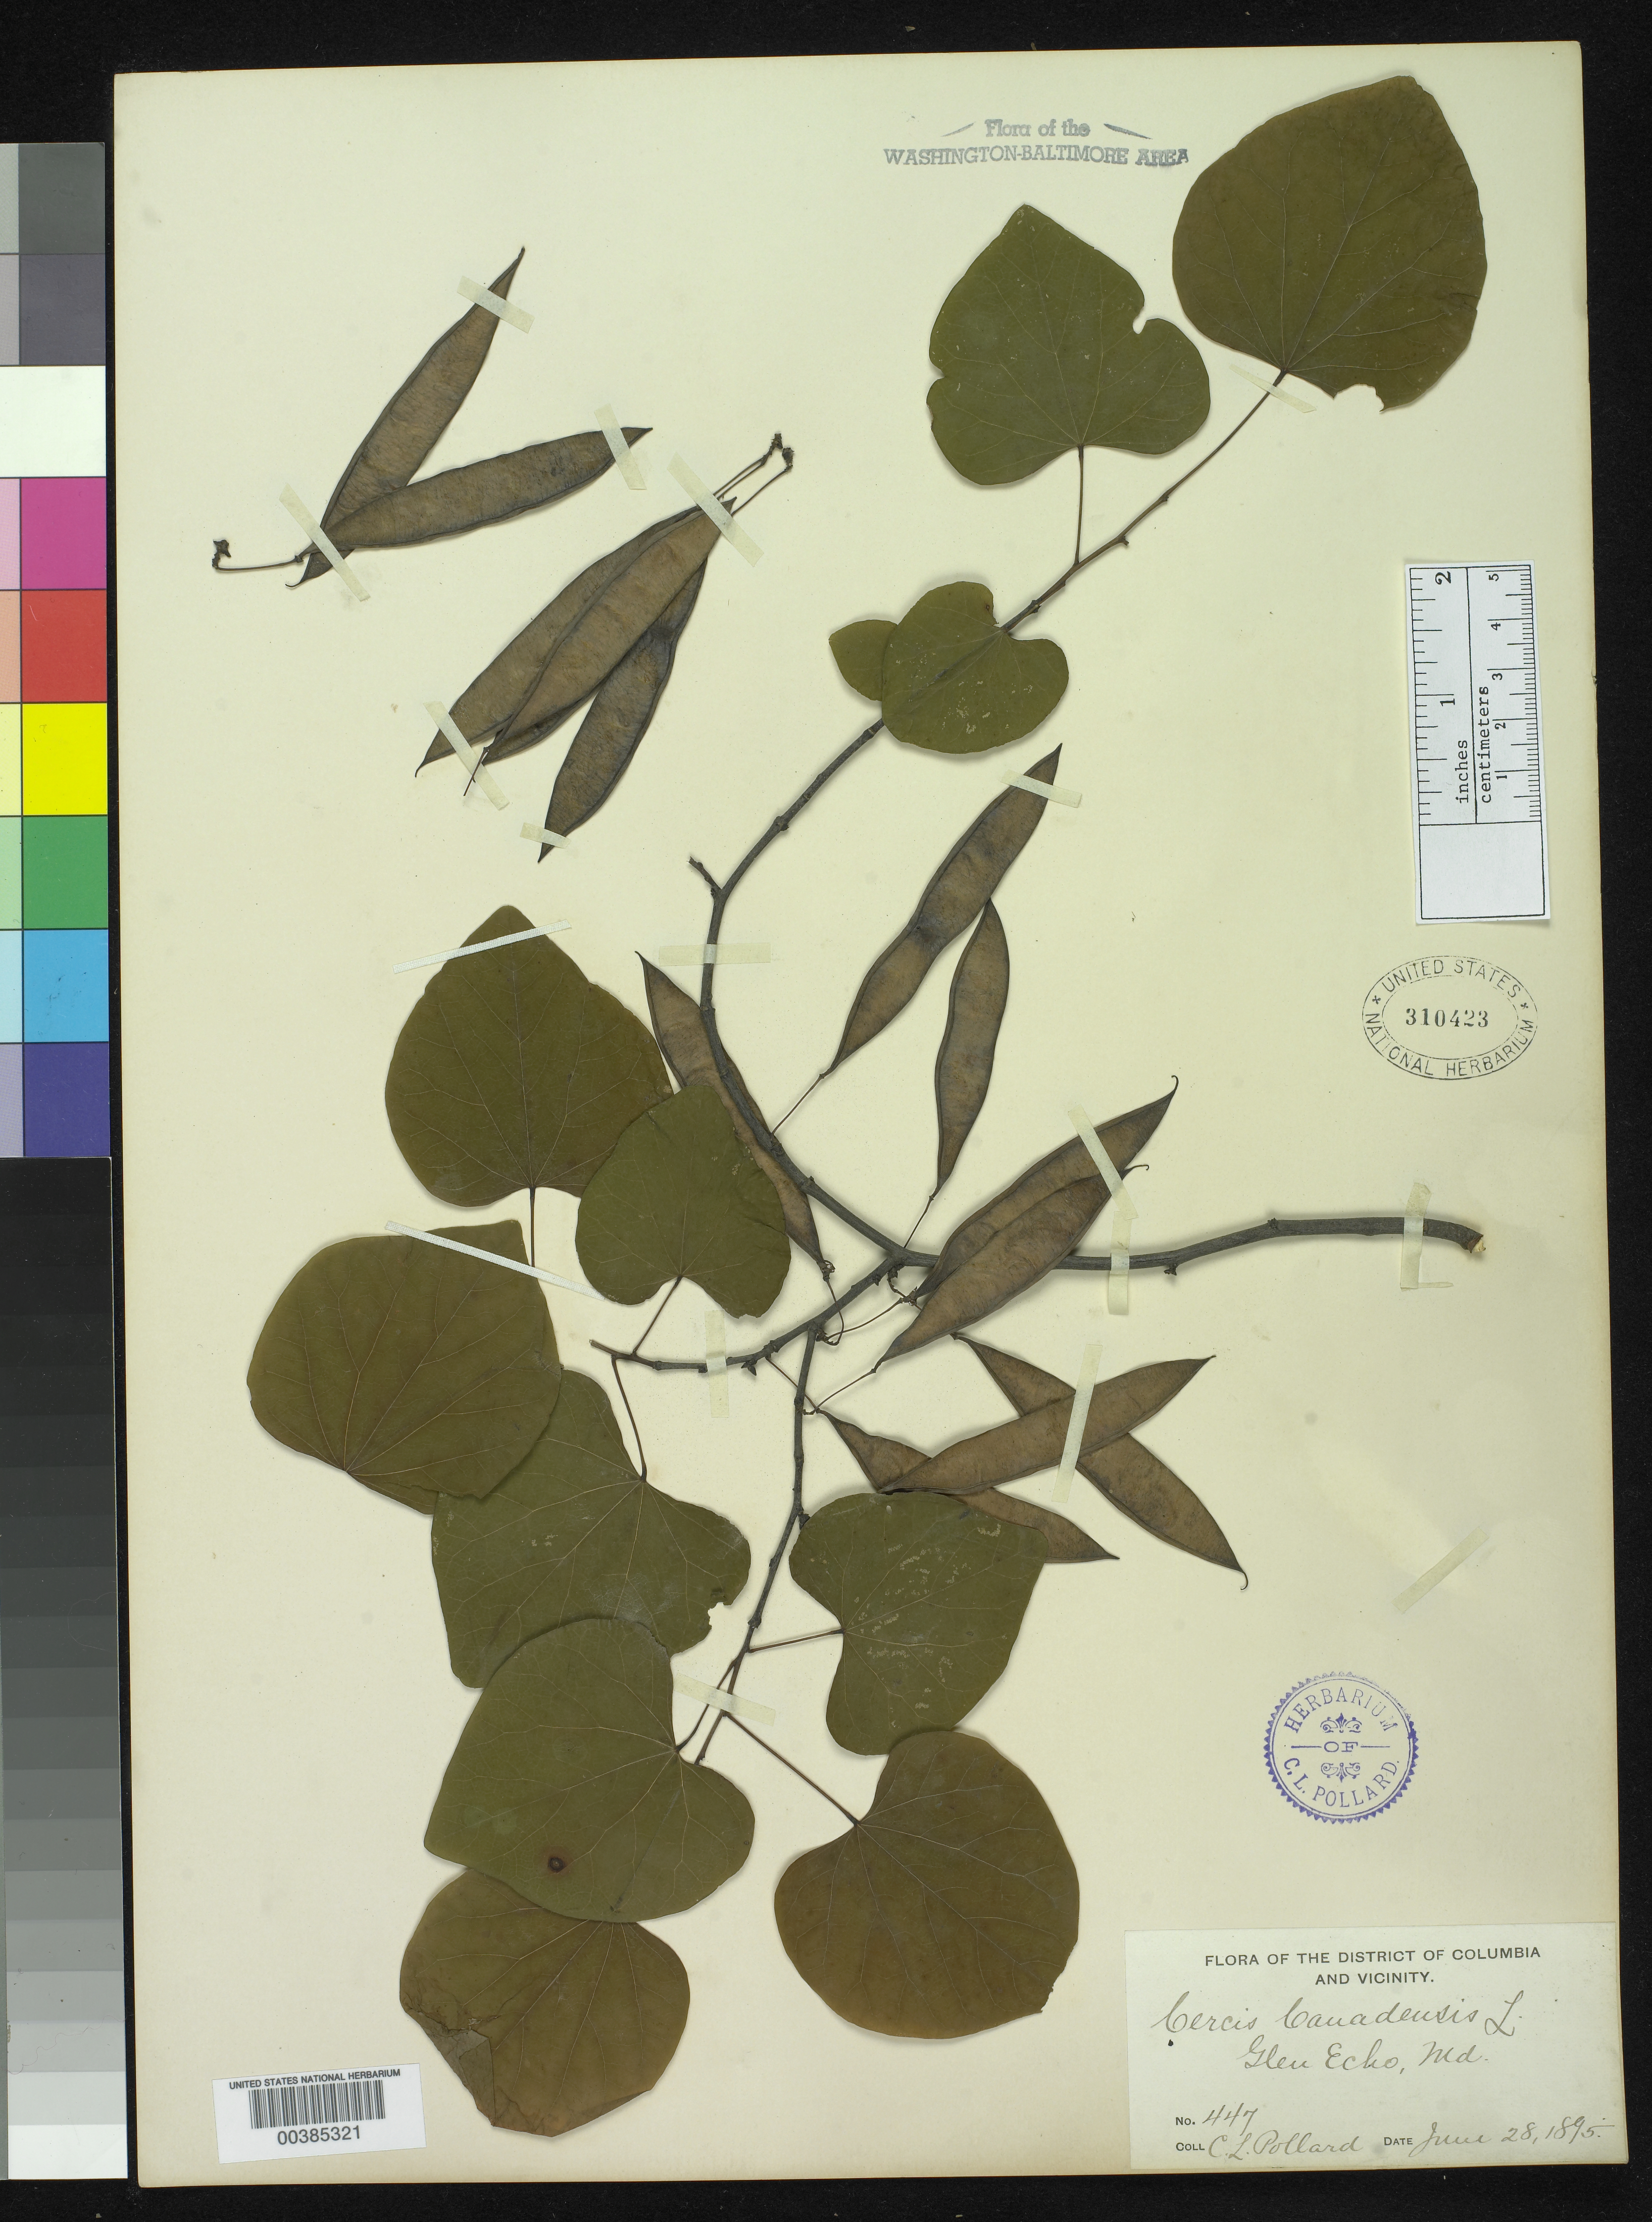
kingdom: Plantae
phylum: Tracheophyta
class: Magnoliopsida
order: Fabales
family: Fabaceae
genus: Cercis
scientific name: Cercis canadensis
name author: L.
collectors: C. L. Pollard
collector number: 447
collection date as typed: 28 Jun 1895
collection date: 1895-06-28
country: United States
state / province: Maryland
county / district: Montgomery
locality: Glen Echo C. & O. Canal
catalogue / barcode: US 310423